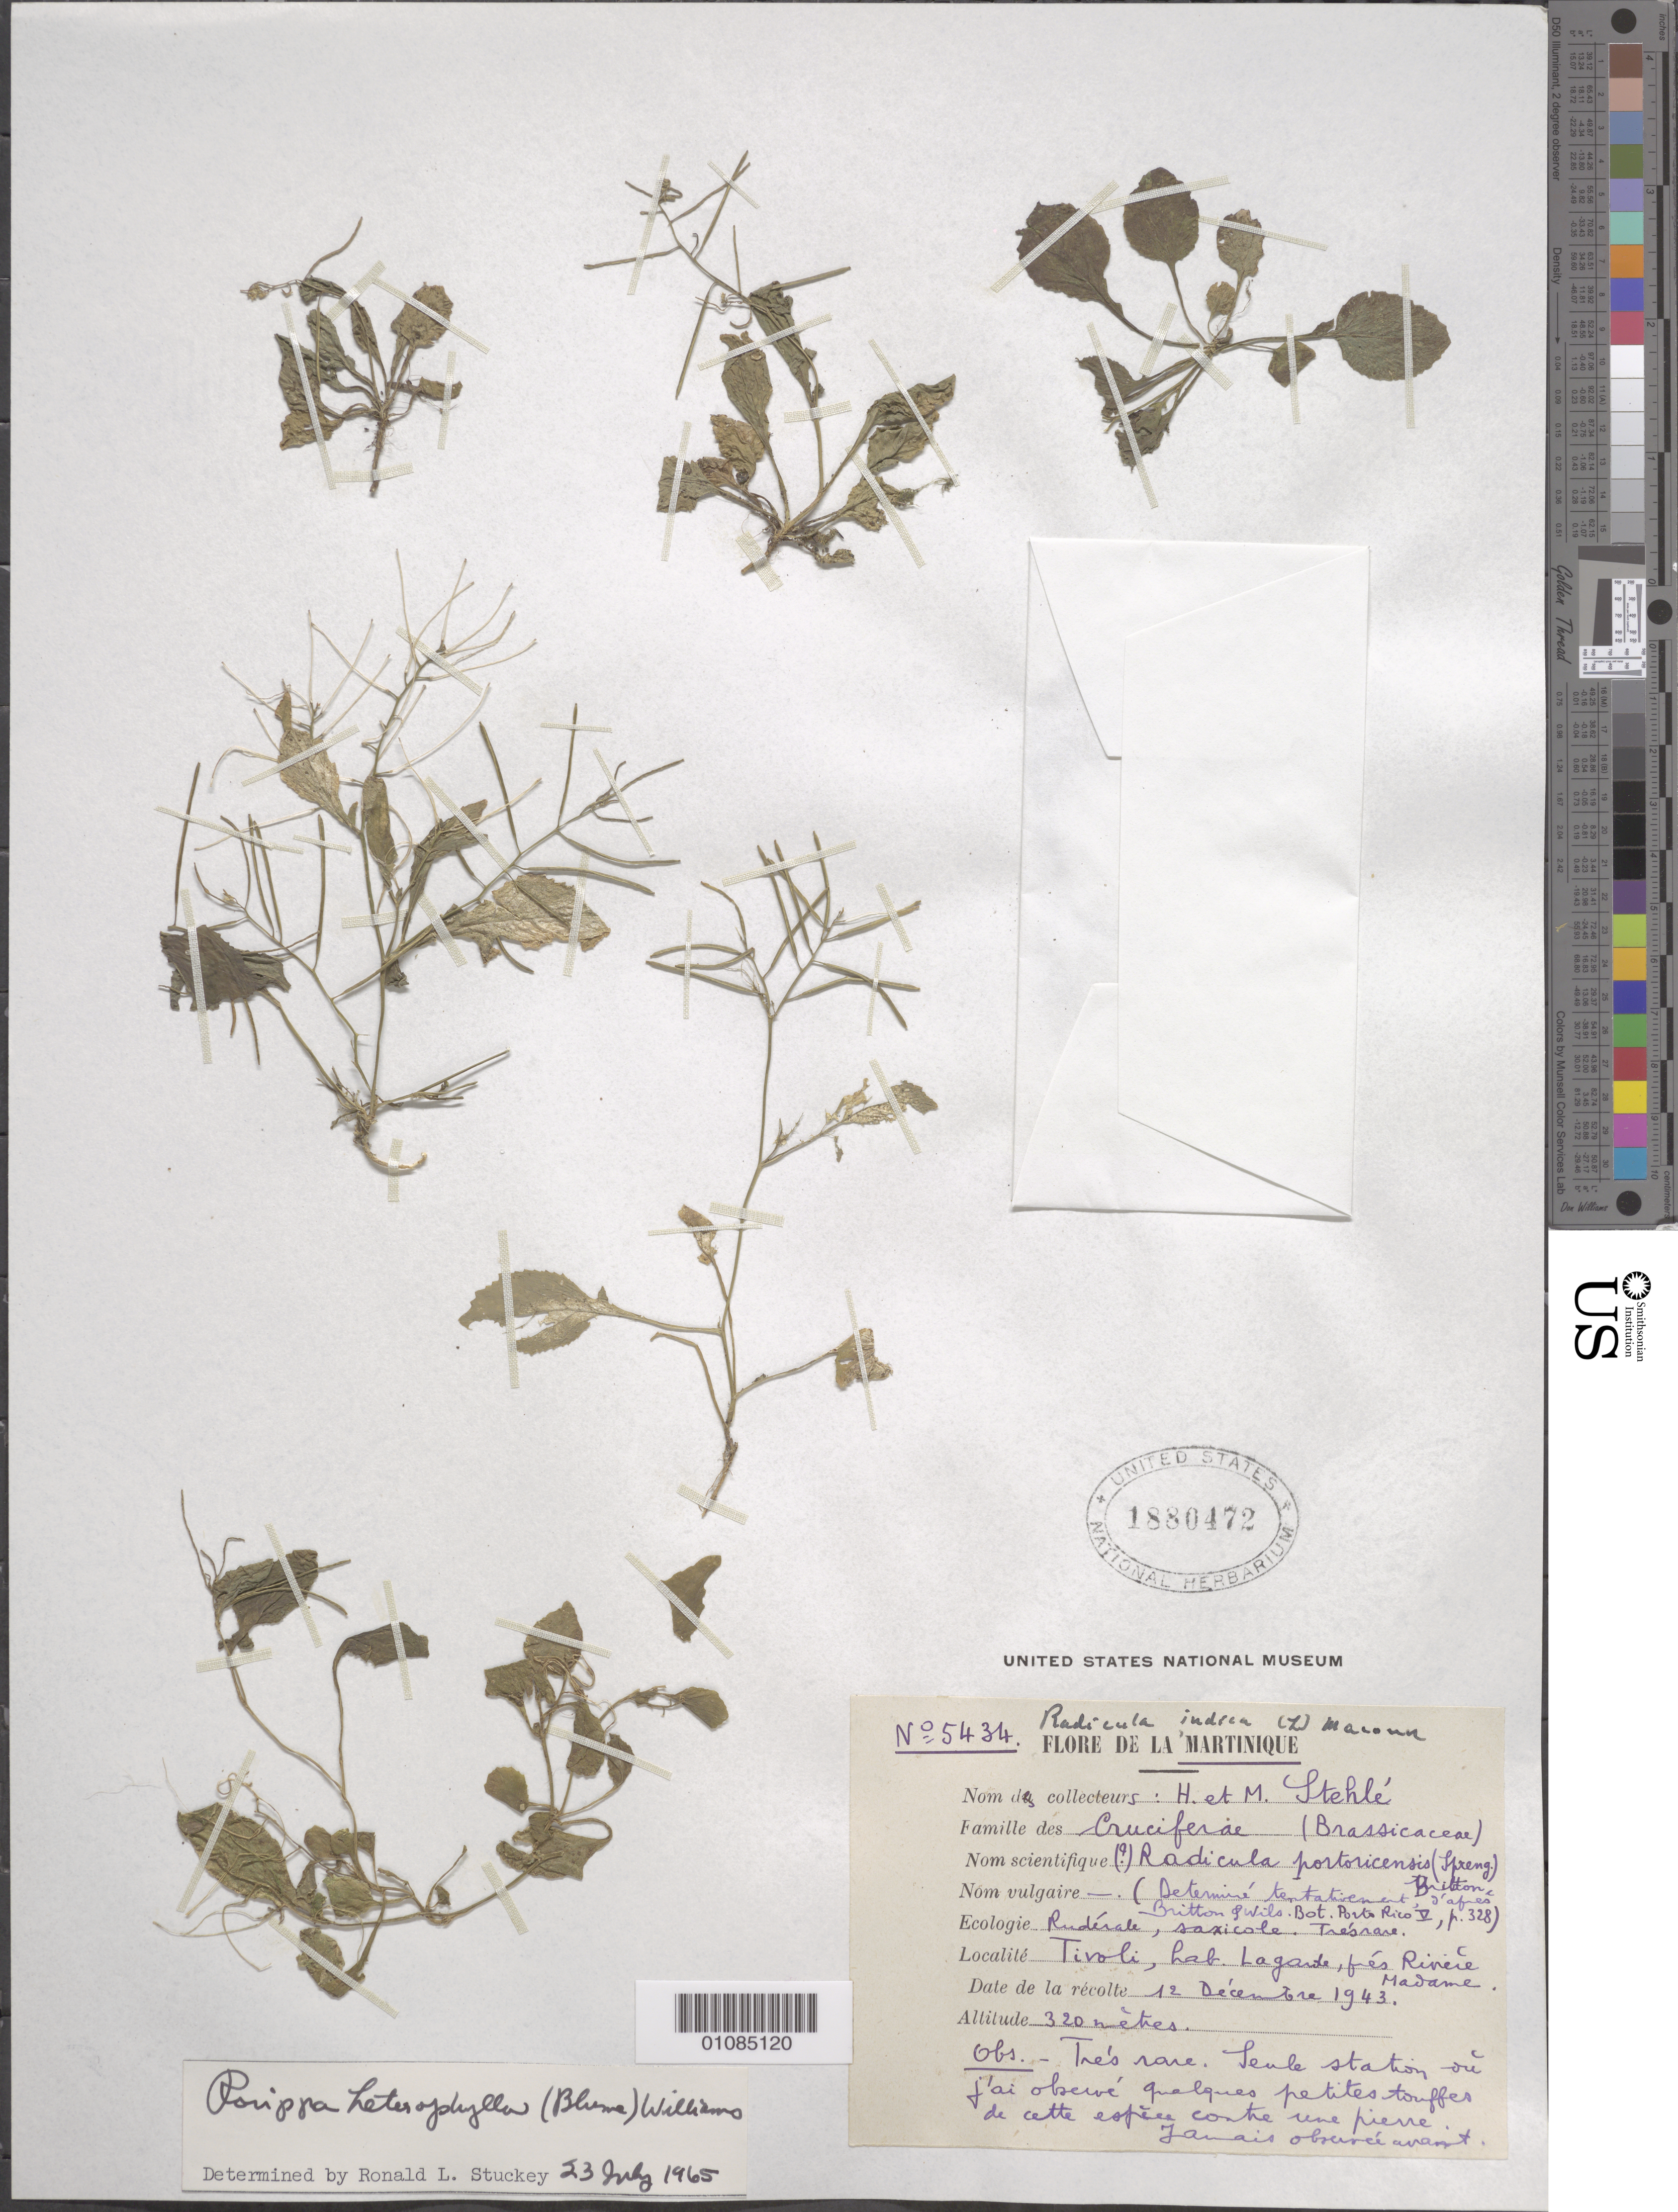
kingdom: Plantae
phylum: Tracheophyta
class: Magnoliopsida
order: Brassicales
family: Brassicaceae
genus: Rorippa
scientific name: Rorippa heterophylla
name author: (Blume) R.O. Williams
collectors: H. Stehlé & M. Stehlé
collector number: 5434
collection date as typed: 12 Dec 1943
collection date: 1943-12-12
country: Martinique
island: Martinique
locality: Tivoli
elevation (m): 320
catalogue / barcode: US 1880472